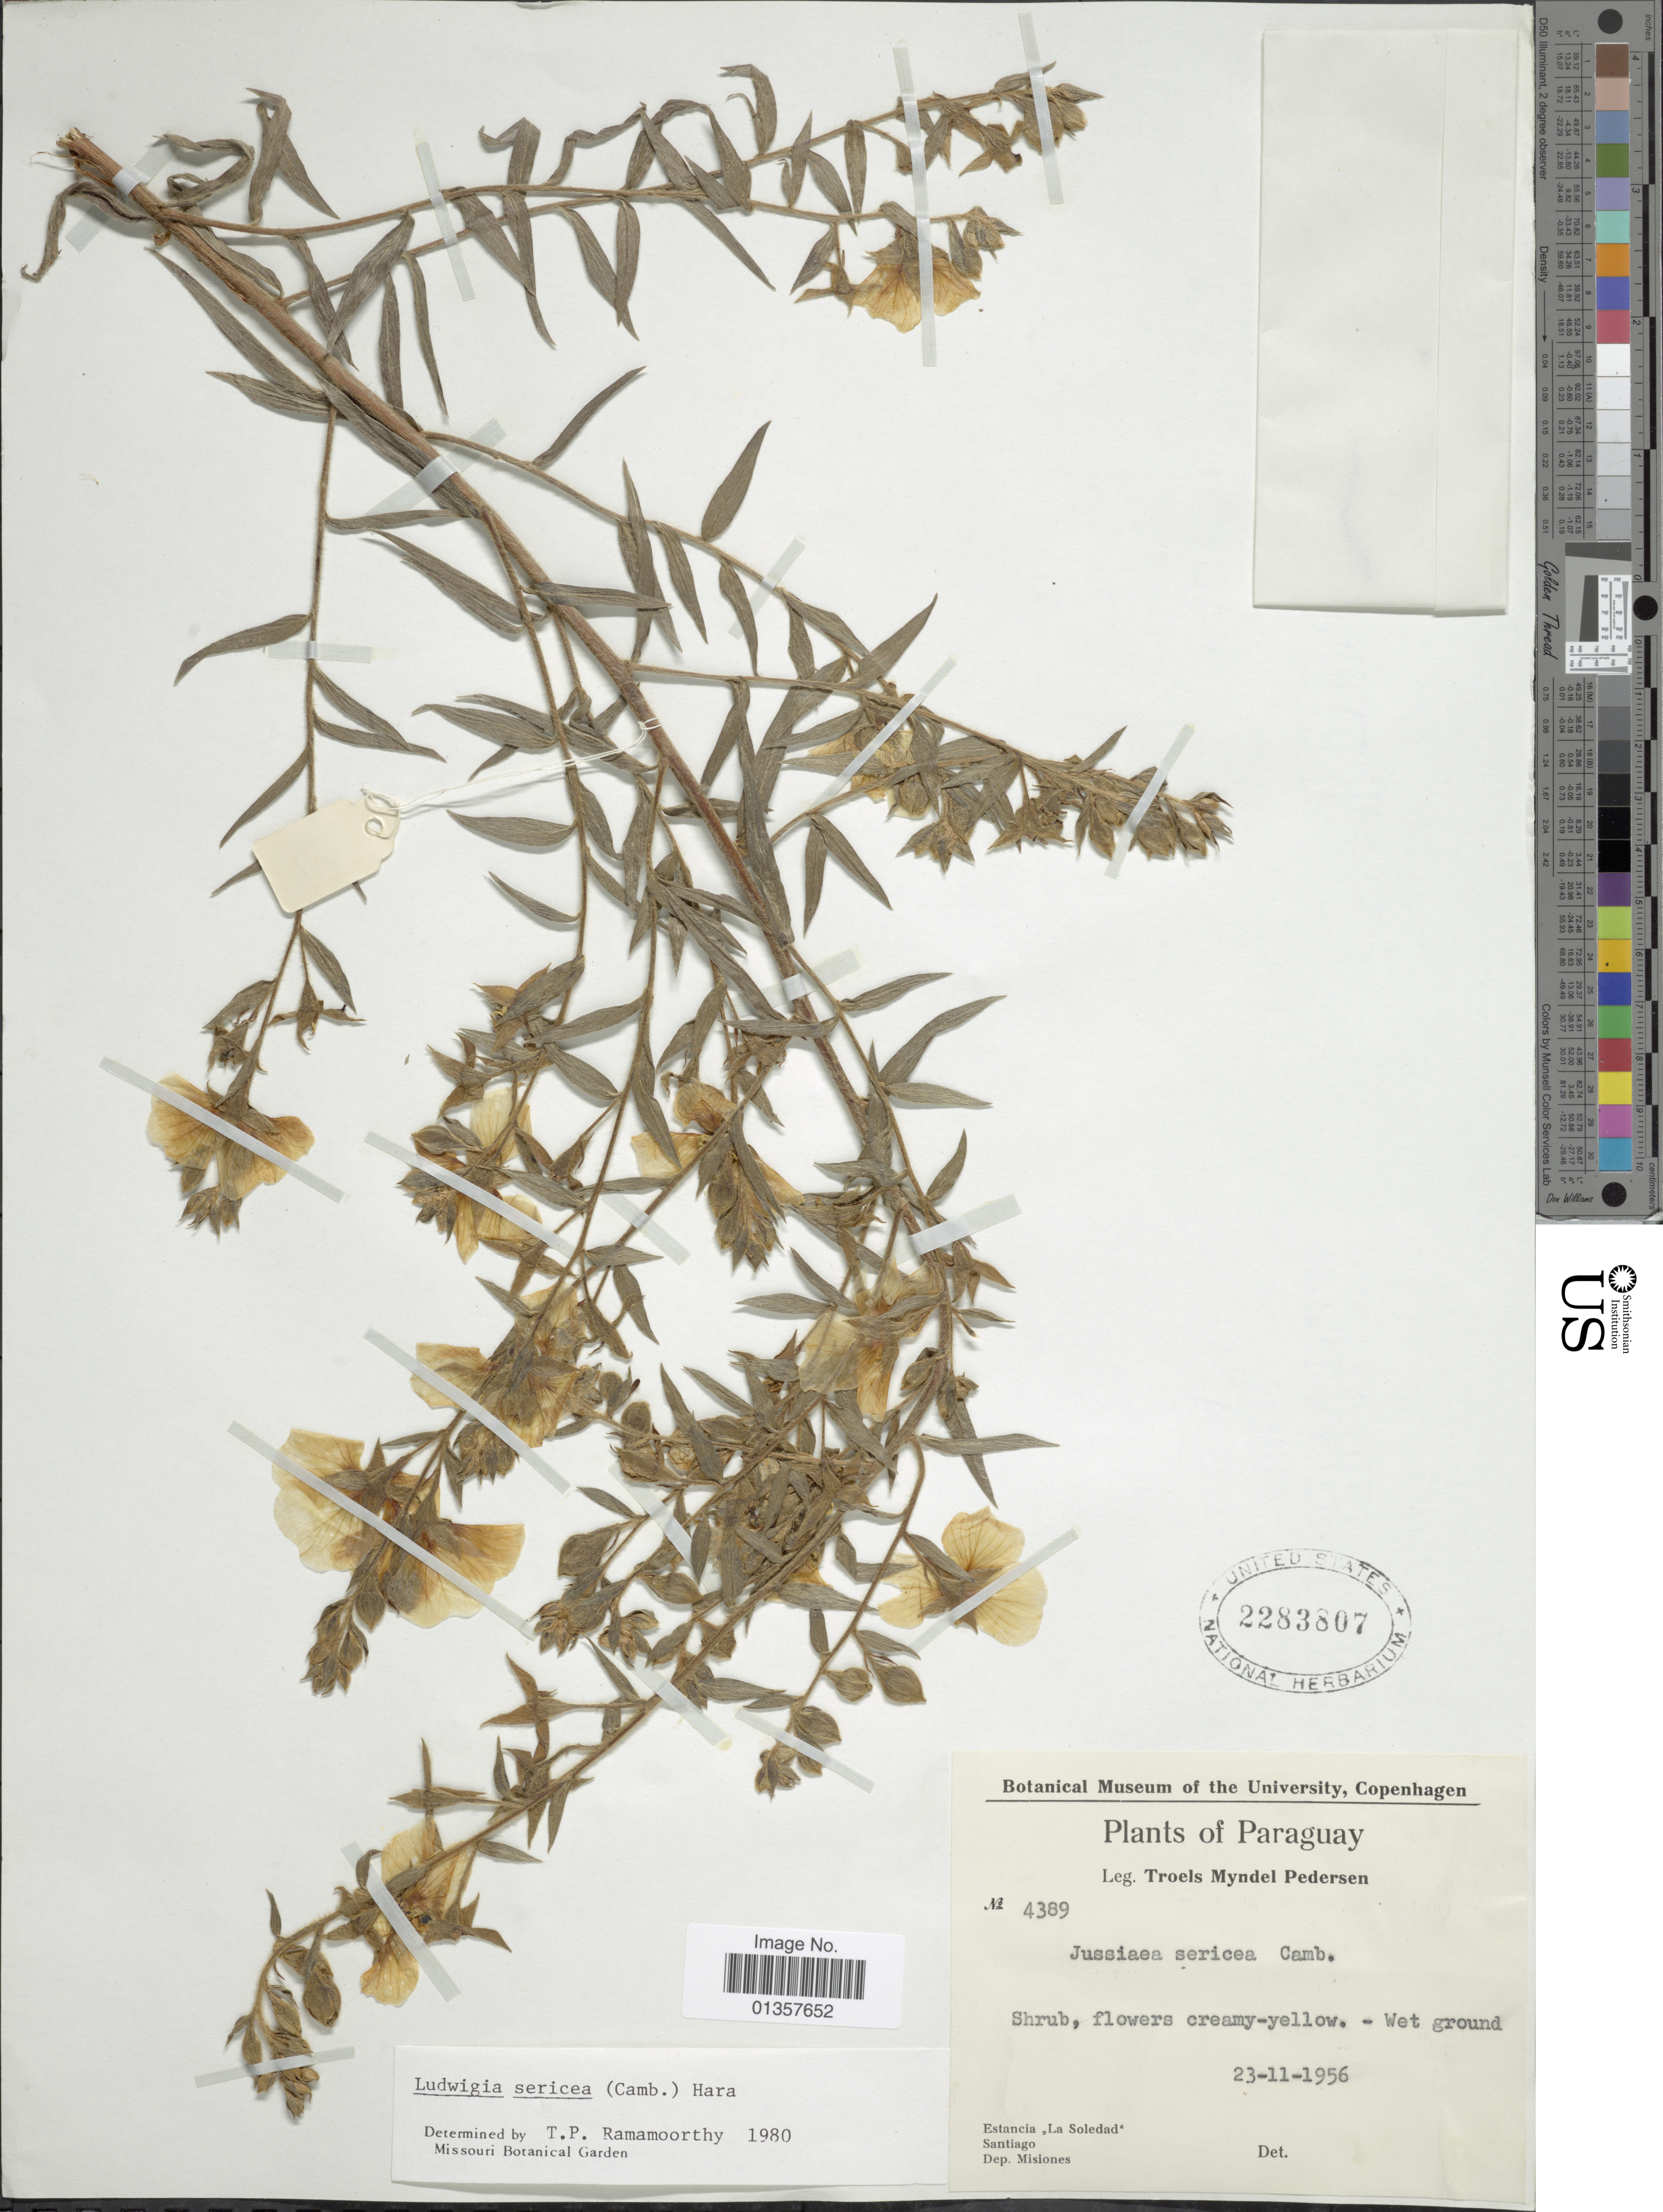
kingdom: Plantae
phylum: Tracheophyta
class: Magnoliopsida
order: Myrtales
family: Onagraceae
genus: Ludwigia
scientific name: Ludwigia sericea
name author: (Cambess.) H. Hara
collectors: T. Pederson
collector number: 4389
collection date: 1956-11-23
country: Paraguay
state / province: Misiones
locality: Estancia, La Sociedad, Santiago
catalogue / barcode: US 2283807